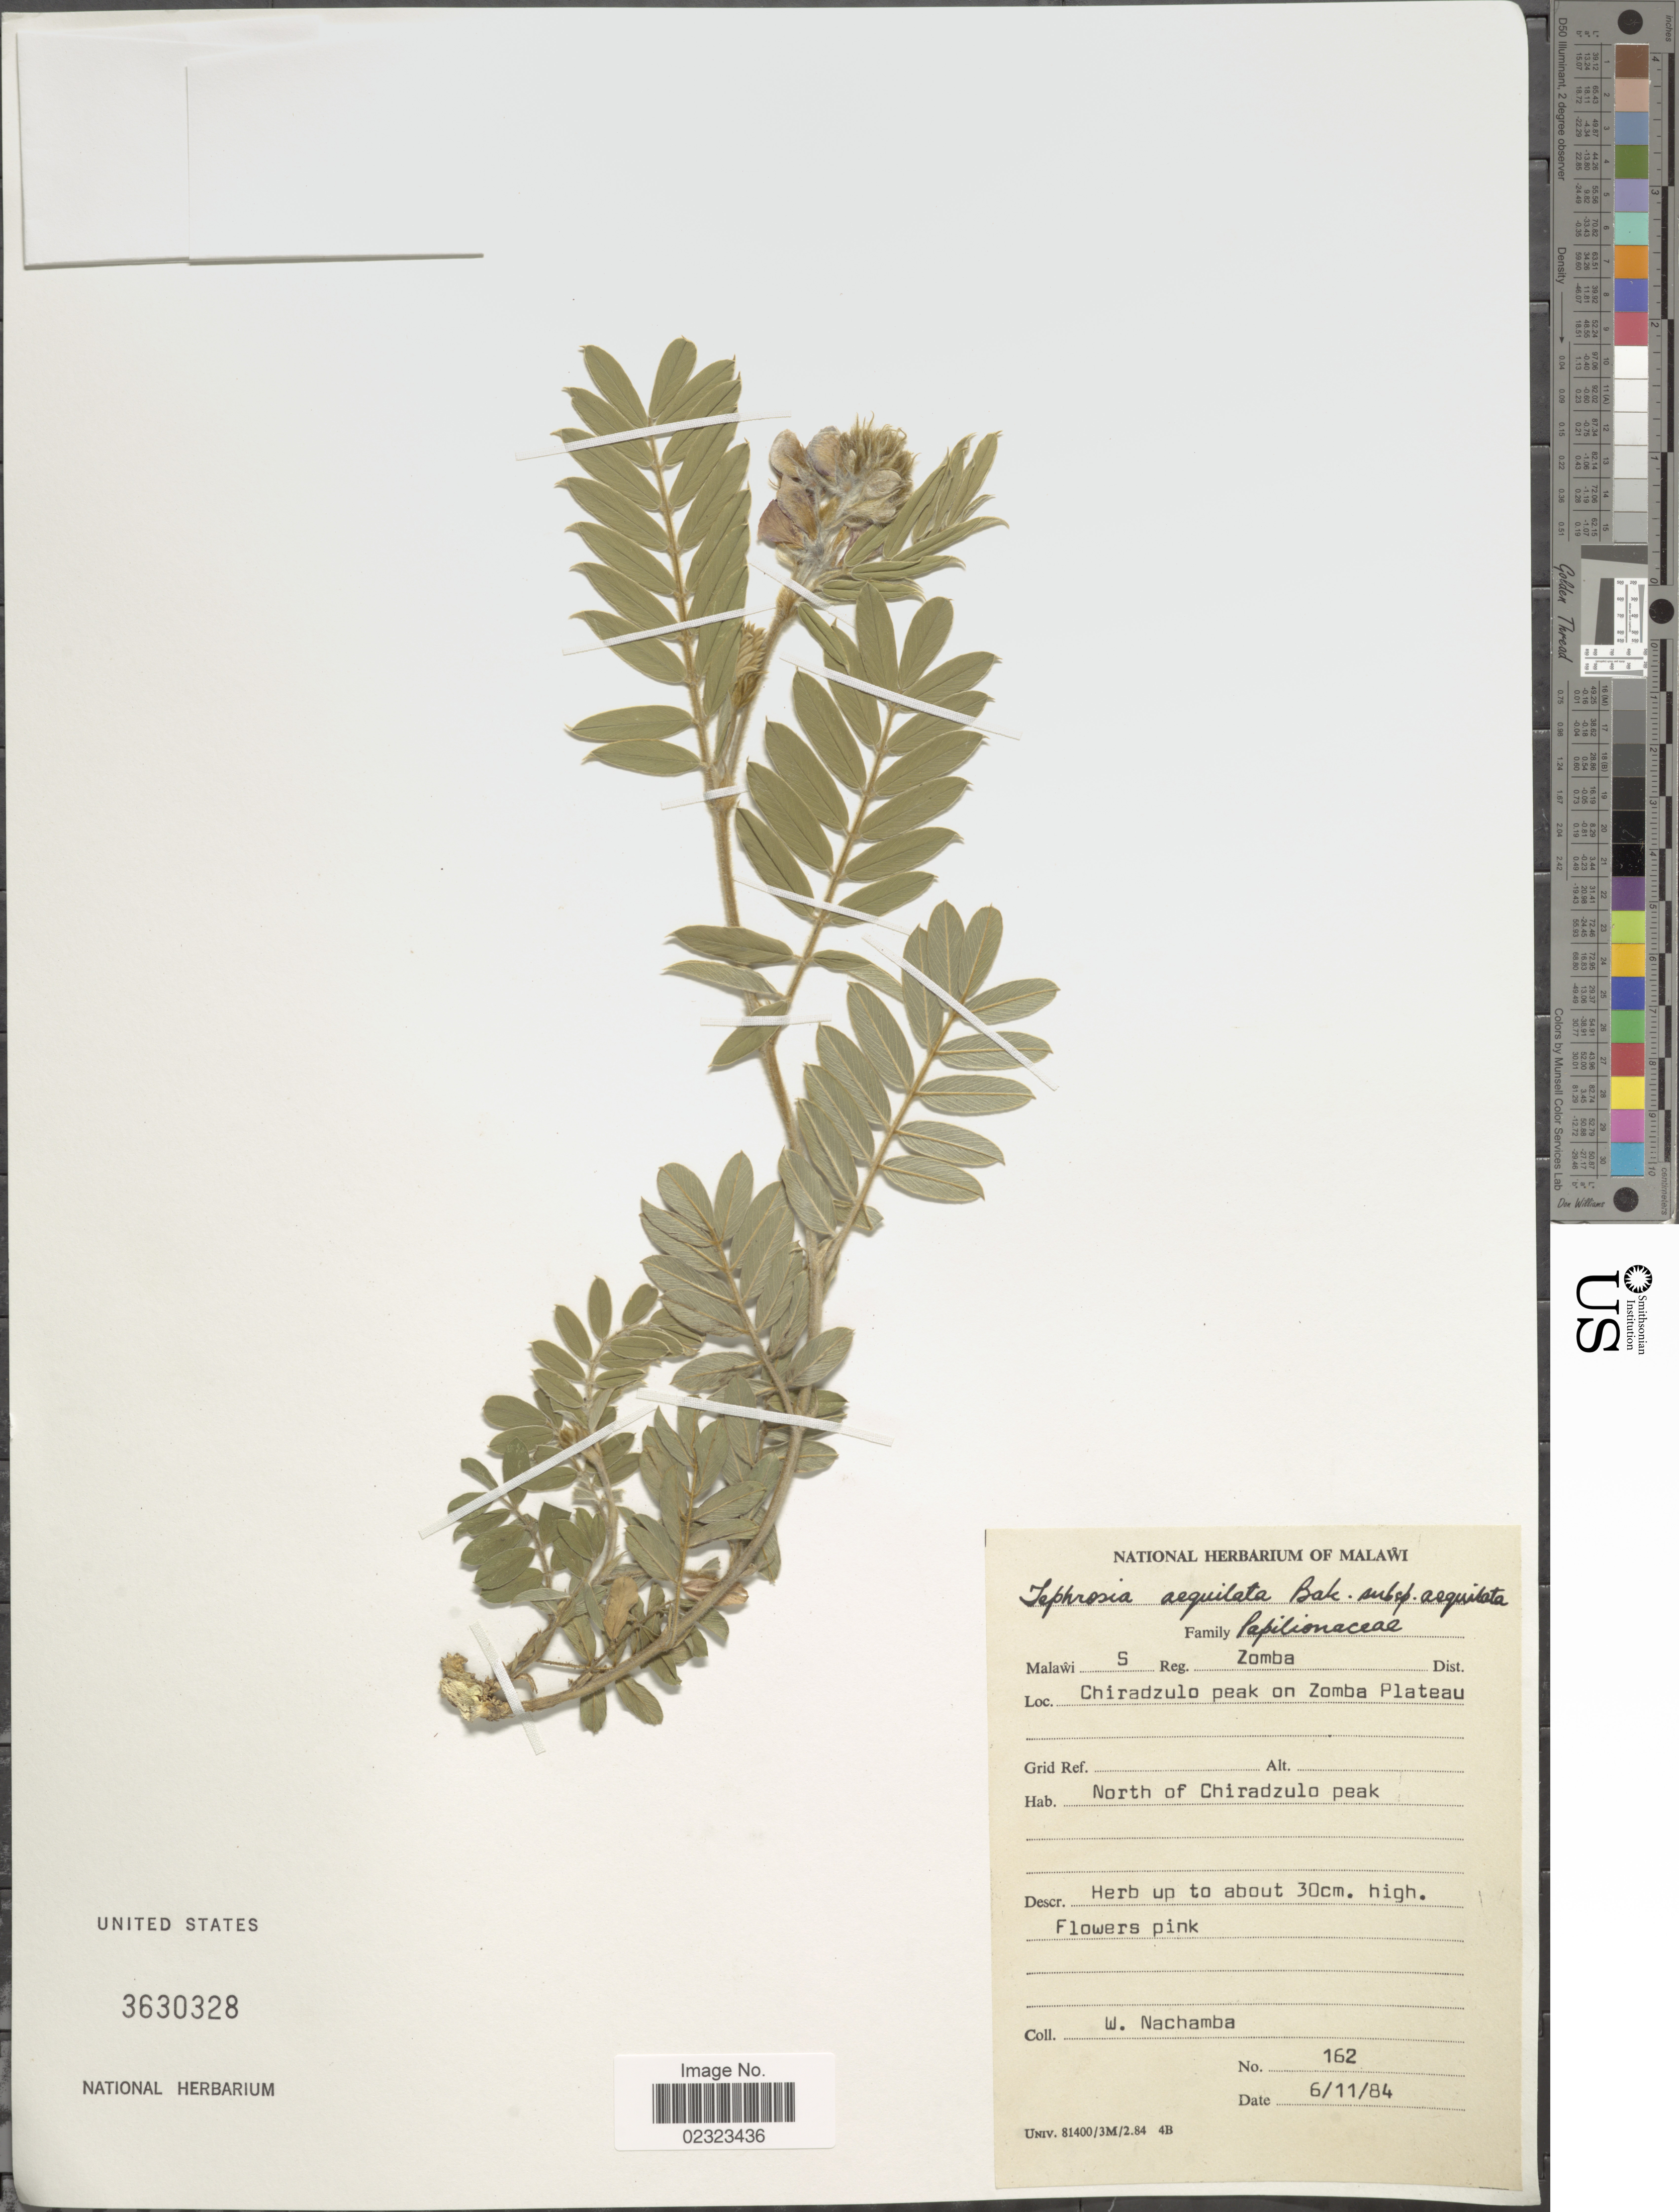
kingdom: Plantae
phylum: Tracheophyta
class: Magnoliopsida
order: Fabales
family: Fabaceae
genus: Tephrosia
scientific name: Tephrosia aequilata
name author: Baker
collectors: W. Nachamba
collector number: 162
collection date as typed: Transcribed d/m/y: 6/11/84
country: Malawi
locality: S. Reg. Zomba Dist., Chiradzulo Peak on Zomba Plateau, north of Chiradzulo peak.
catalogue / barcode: US 3630328